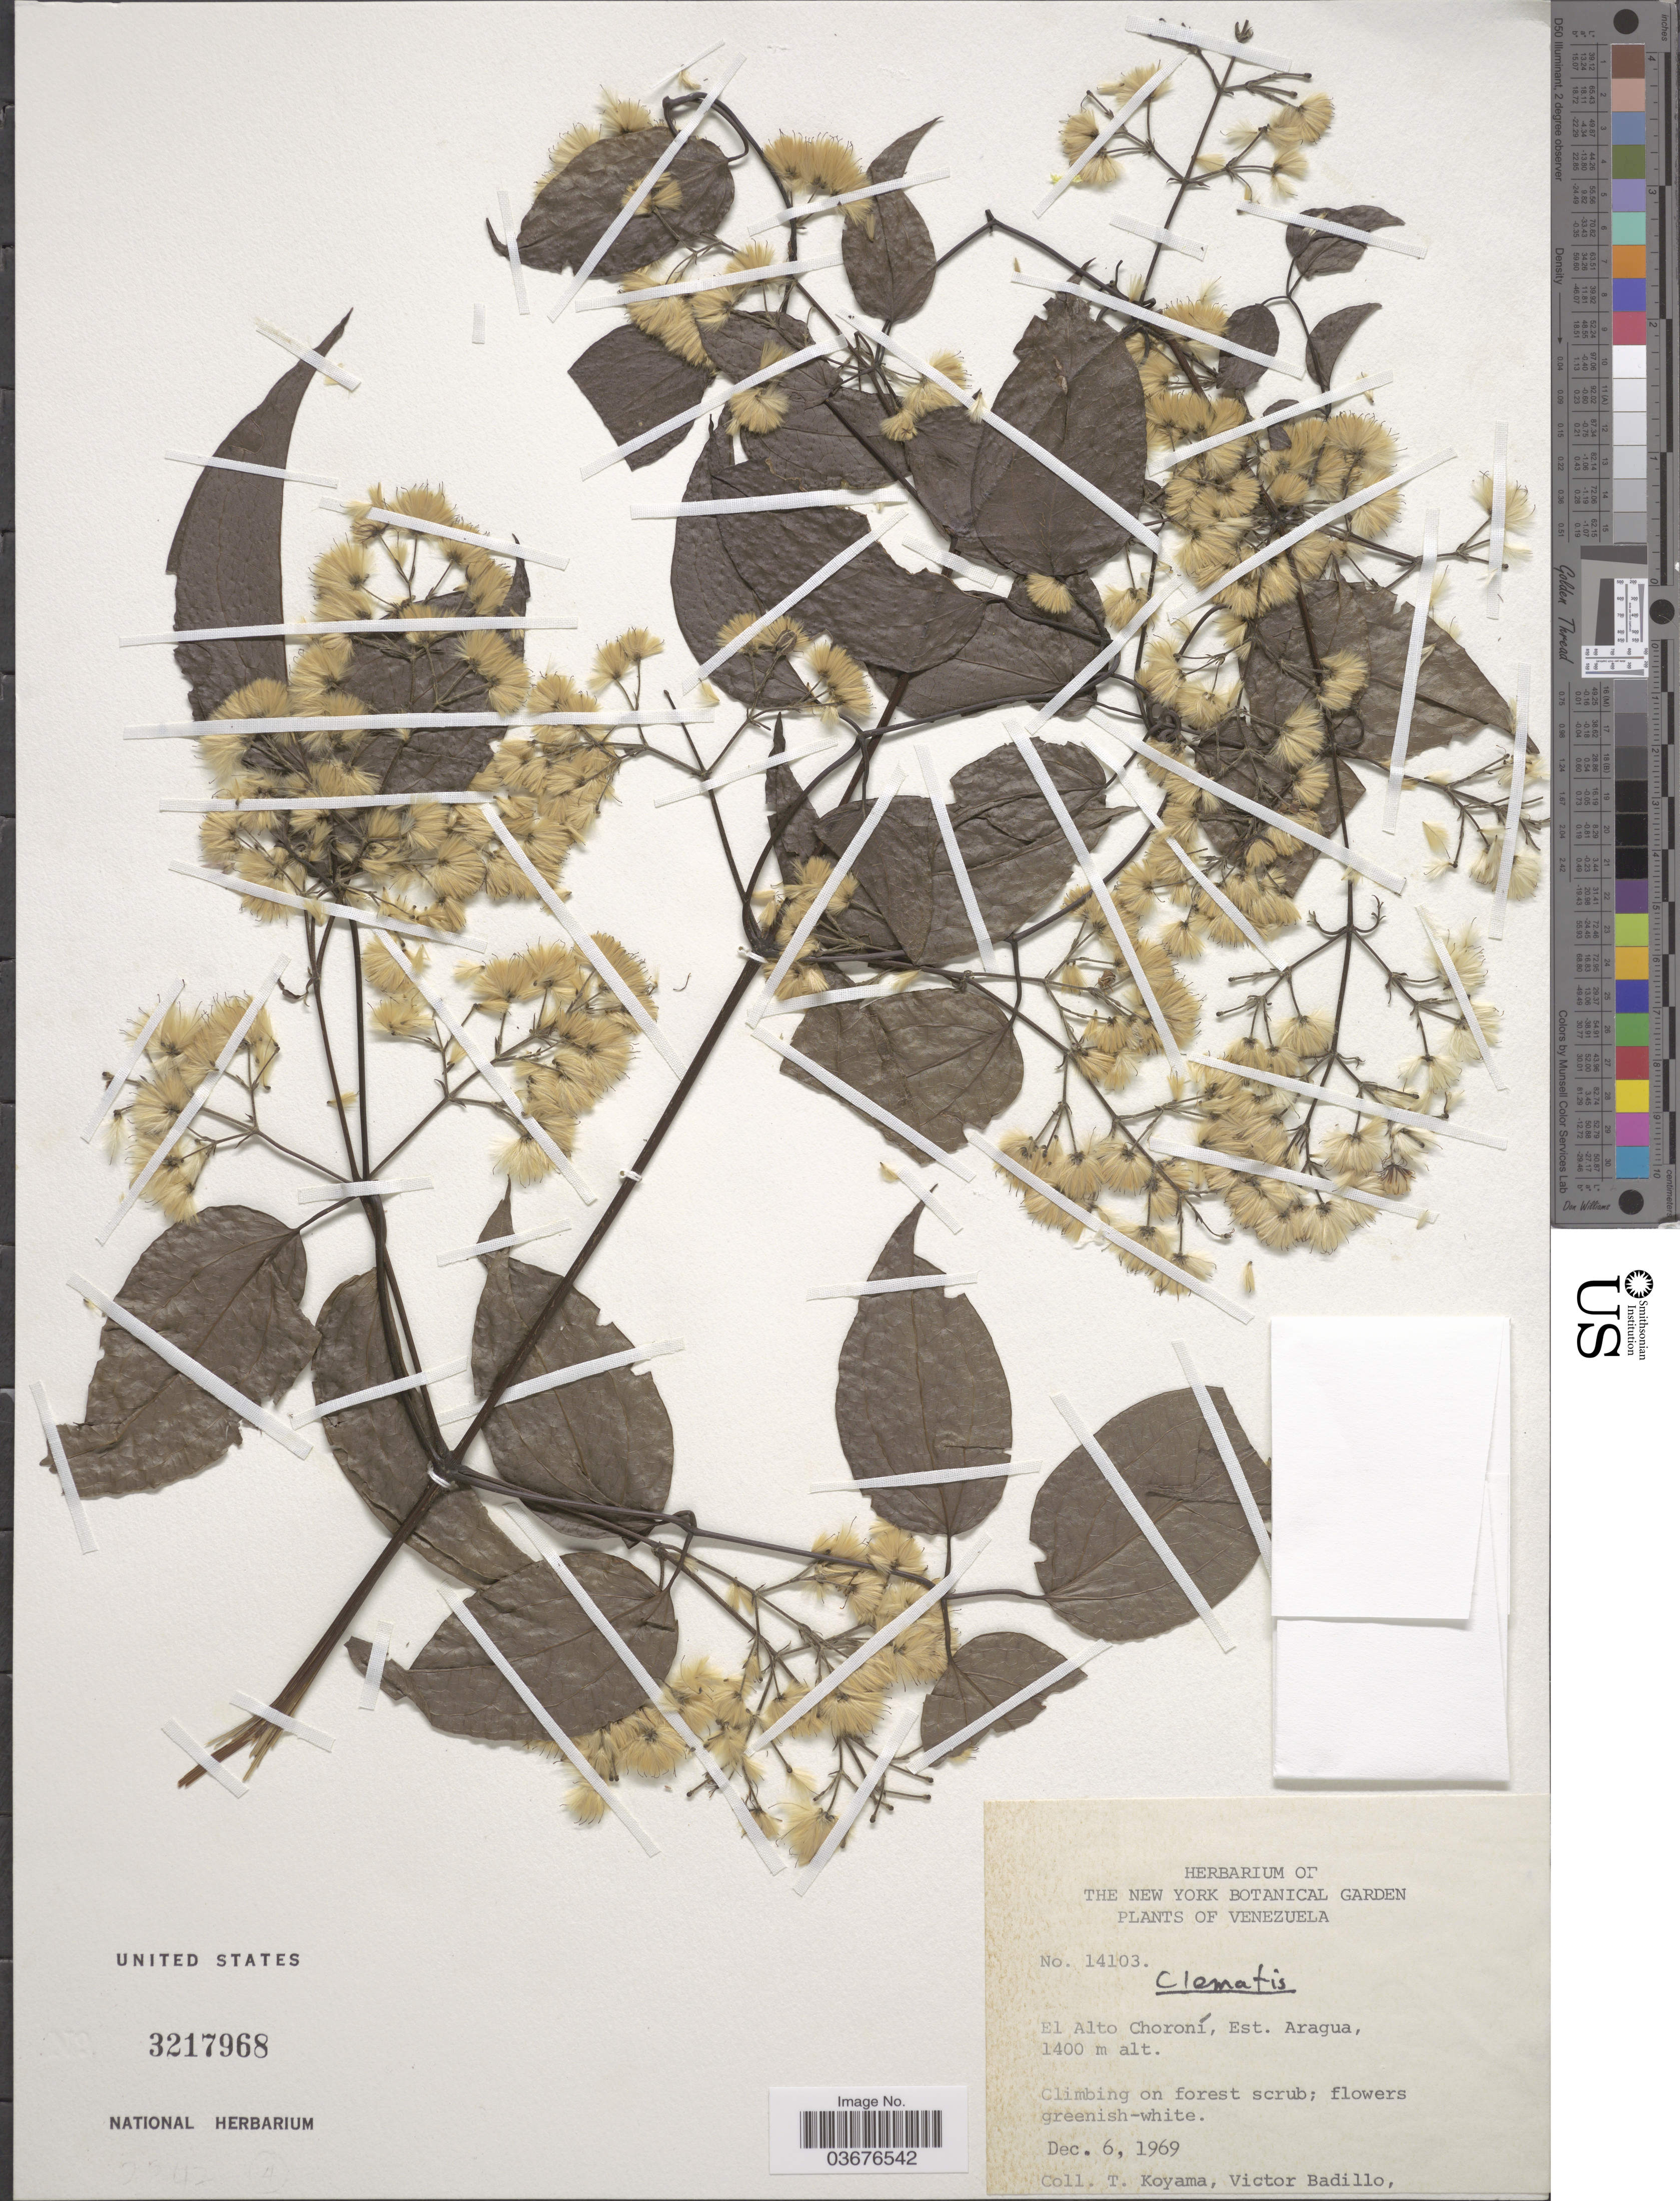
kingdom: Plantae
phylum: Tracheophyta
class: Magnoliopsida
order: Ranunculales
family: Ranunculaceae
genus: Clematis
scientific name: Clematis sp.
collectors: T. Koyama & V. Badillo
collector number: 14103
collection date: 1969-12-06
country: Venezuela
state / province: Aragua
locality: El Alto Choroní.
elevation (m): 1400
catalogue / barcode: US 3217968